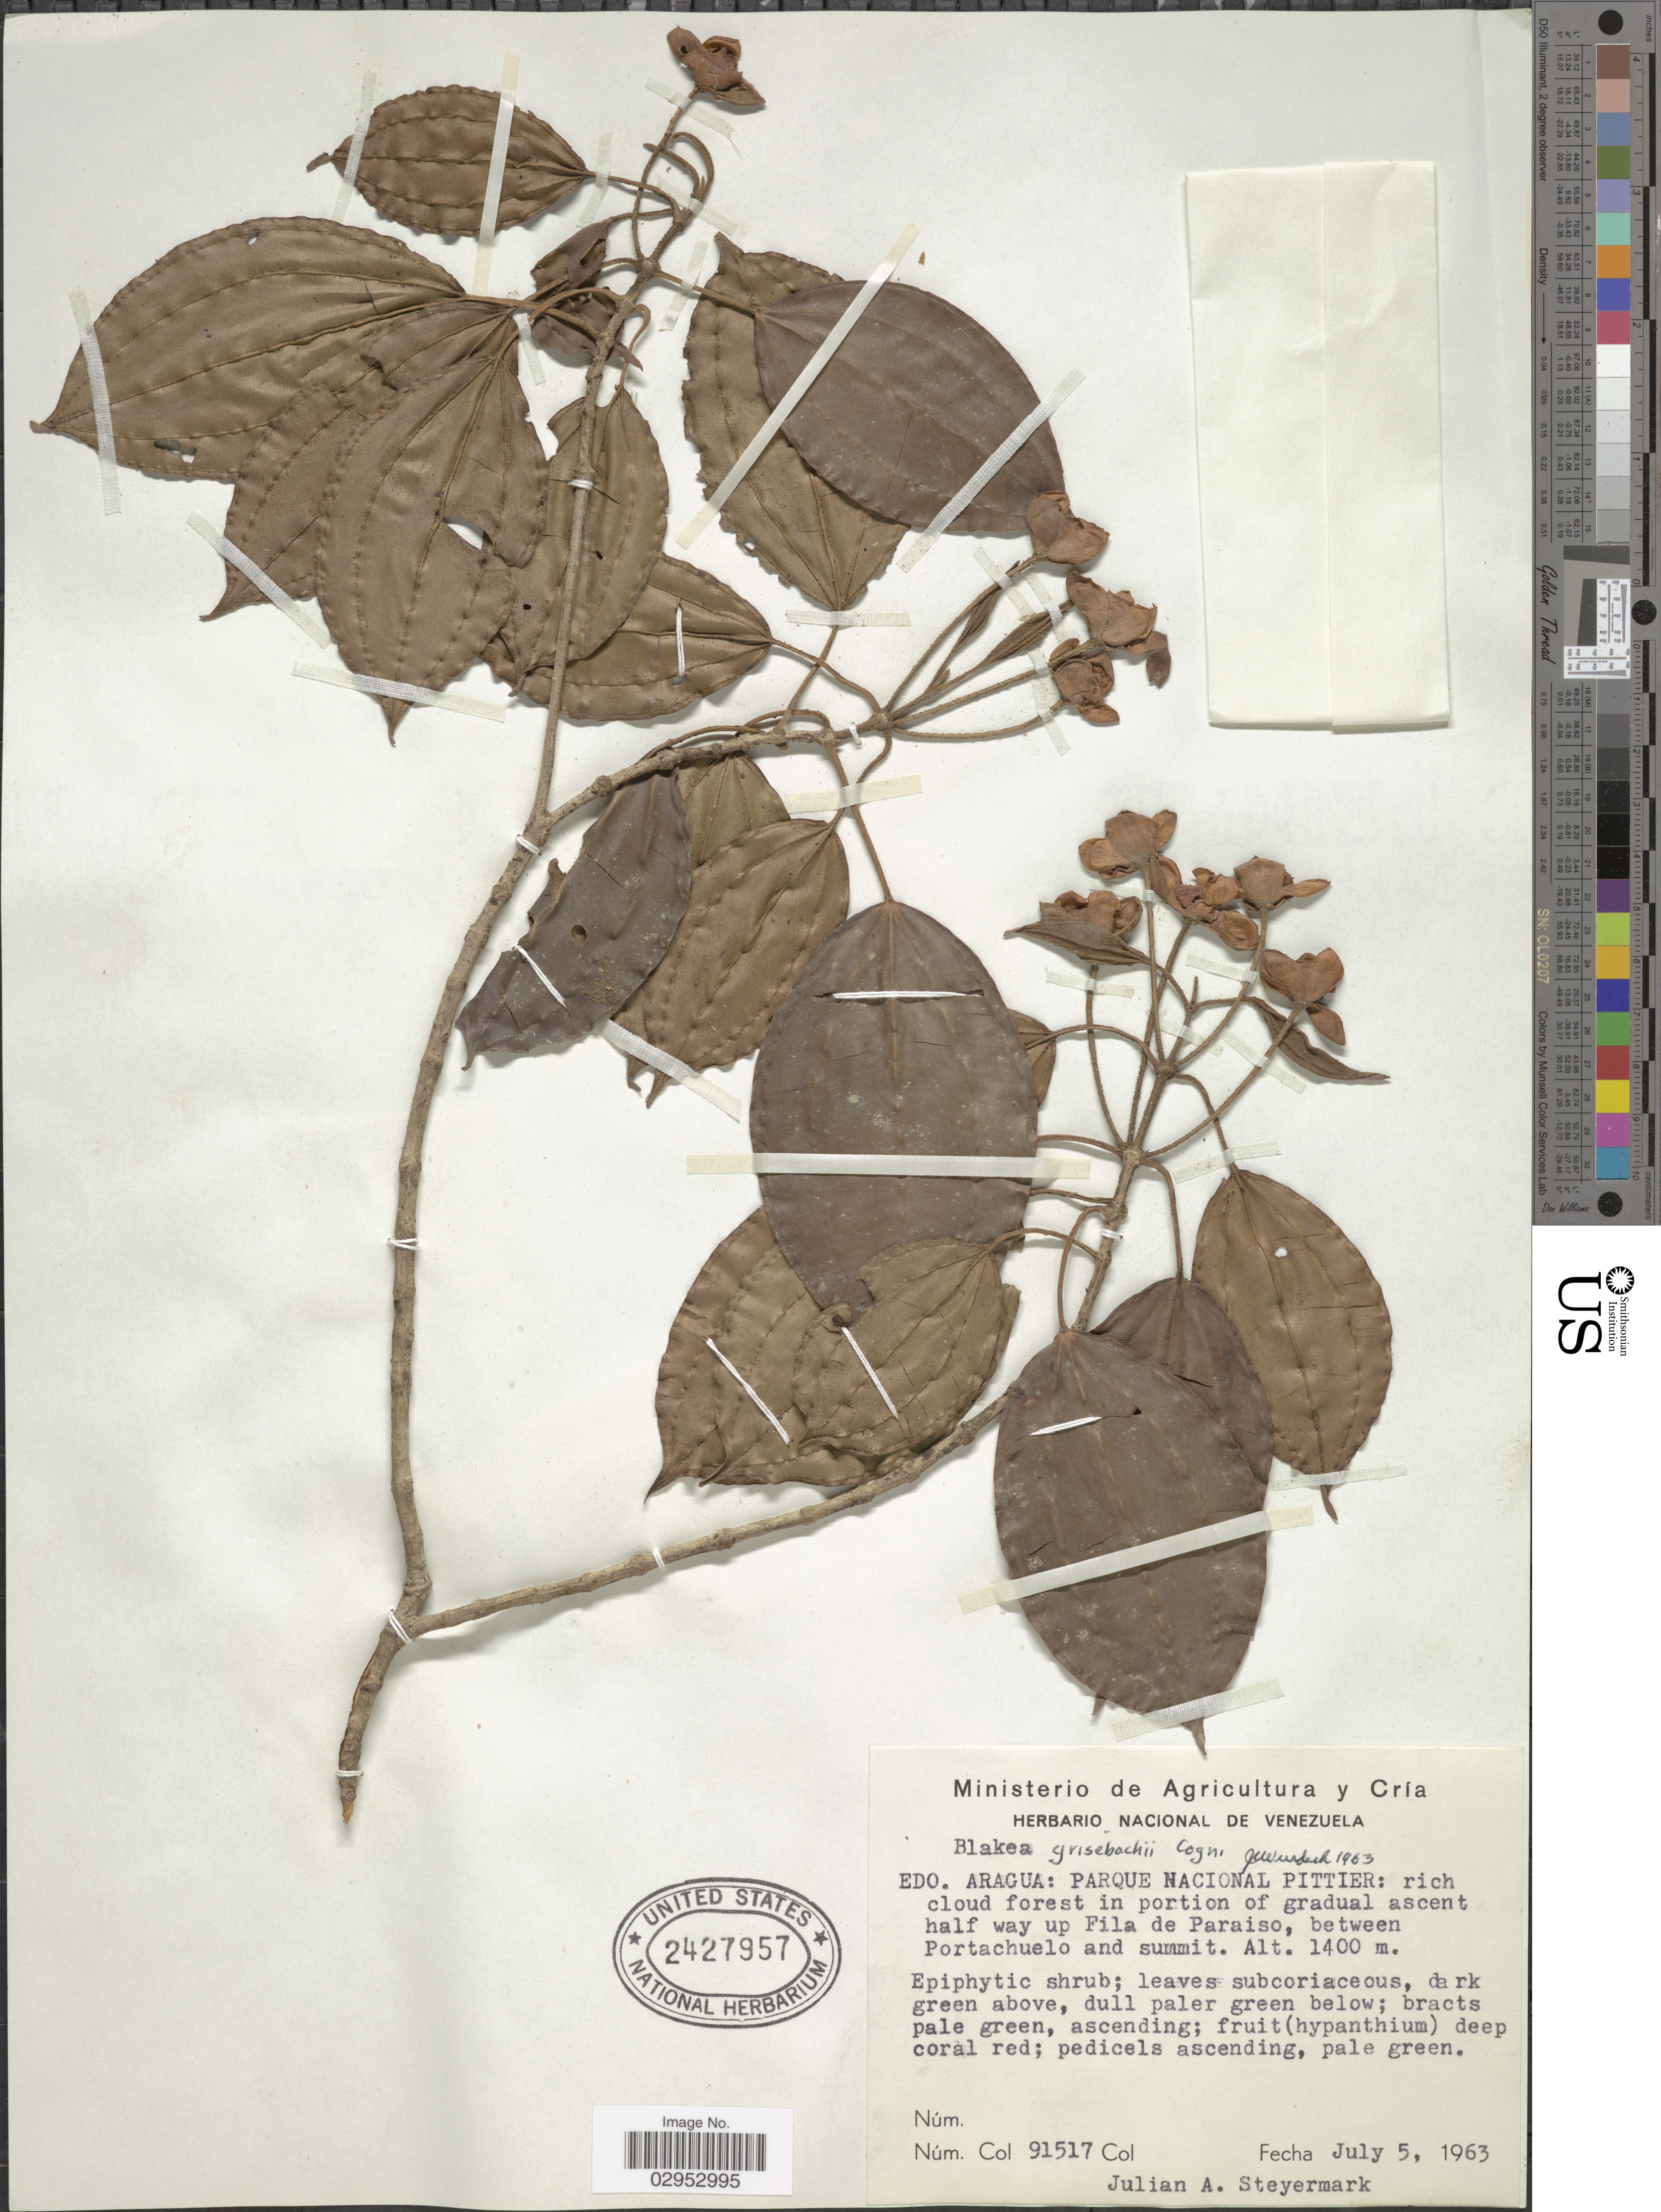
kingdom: Plantae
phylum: Tracheophyta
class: Magnoliopsida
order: Myrtales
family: Melastomataceae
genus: Blakea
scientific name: Blakea grisebachii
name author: Cogn.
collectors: J. Steyermark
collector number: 91517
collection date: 1963-07-05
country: Venezuela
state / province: Aragua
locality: Parque Nacional Pittier: rich cloud forest in portion of gradual ascent half way up Fila de Paraiso, between Portachuelo and summit.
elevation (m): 1400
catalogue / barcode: US 2427957